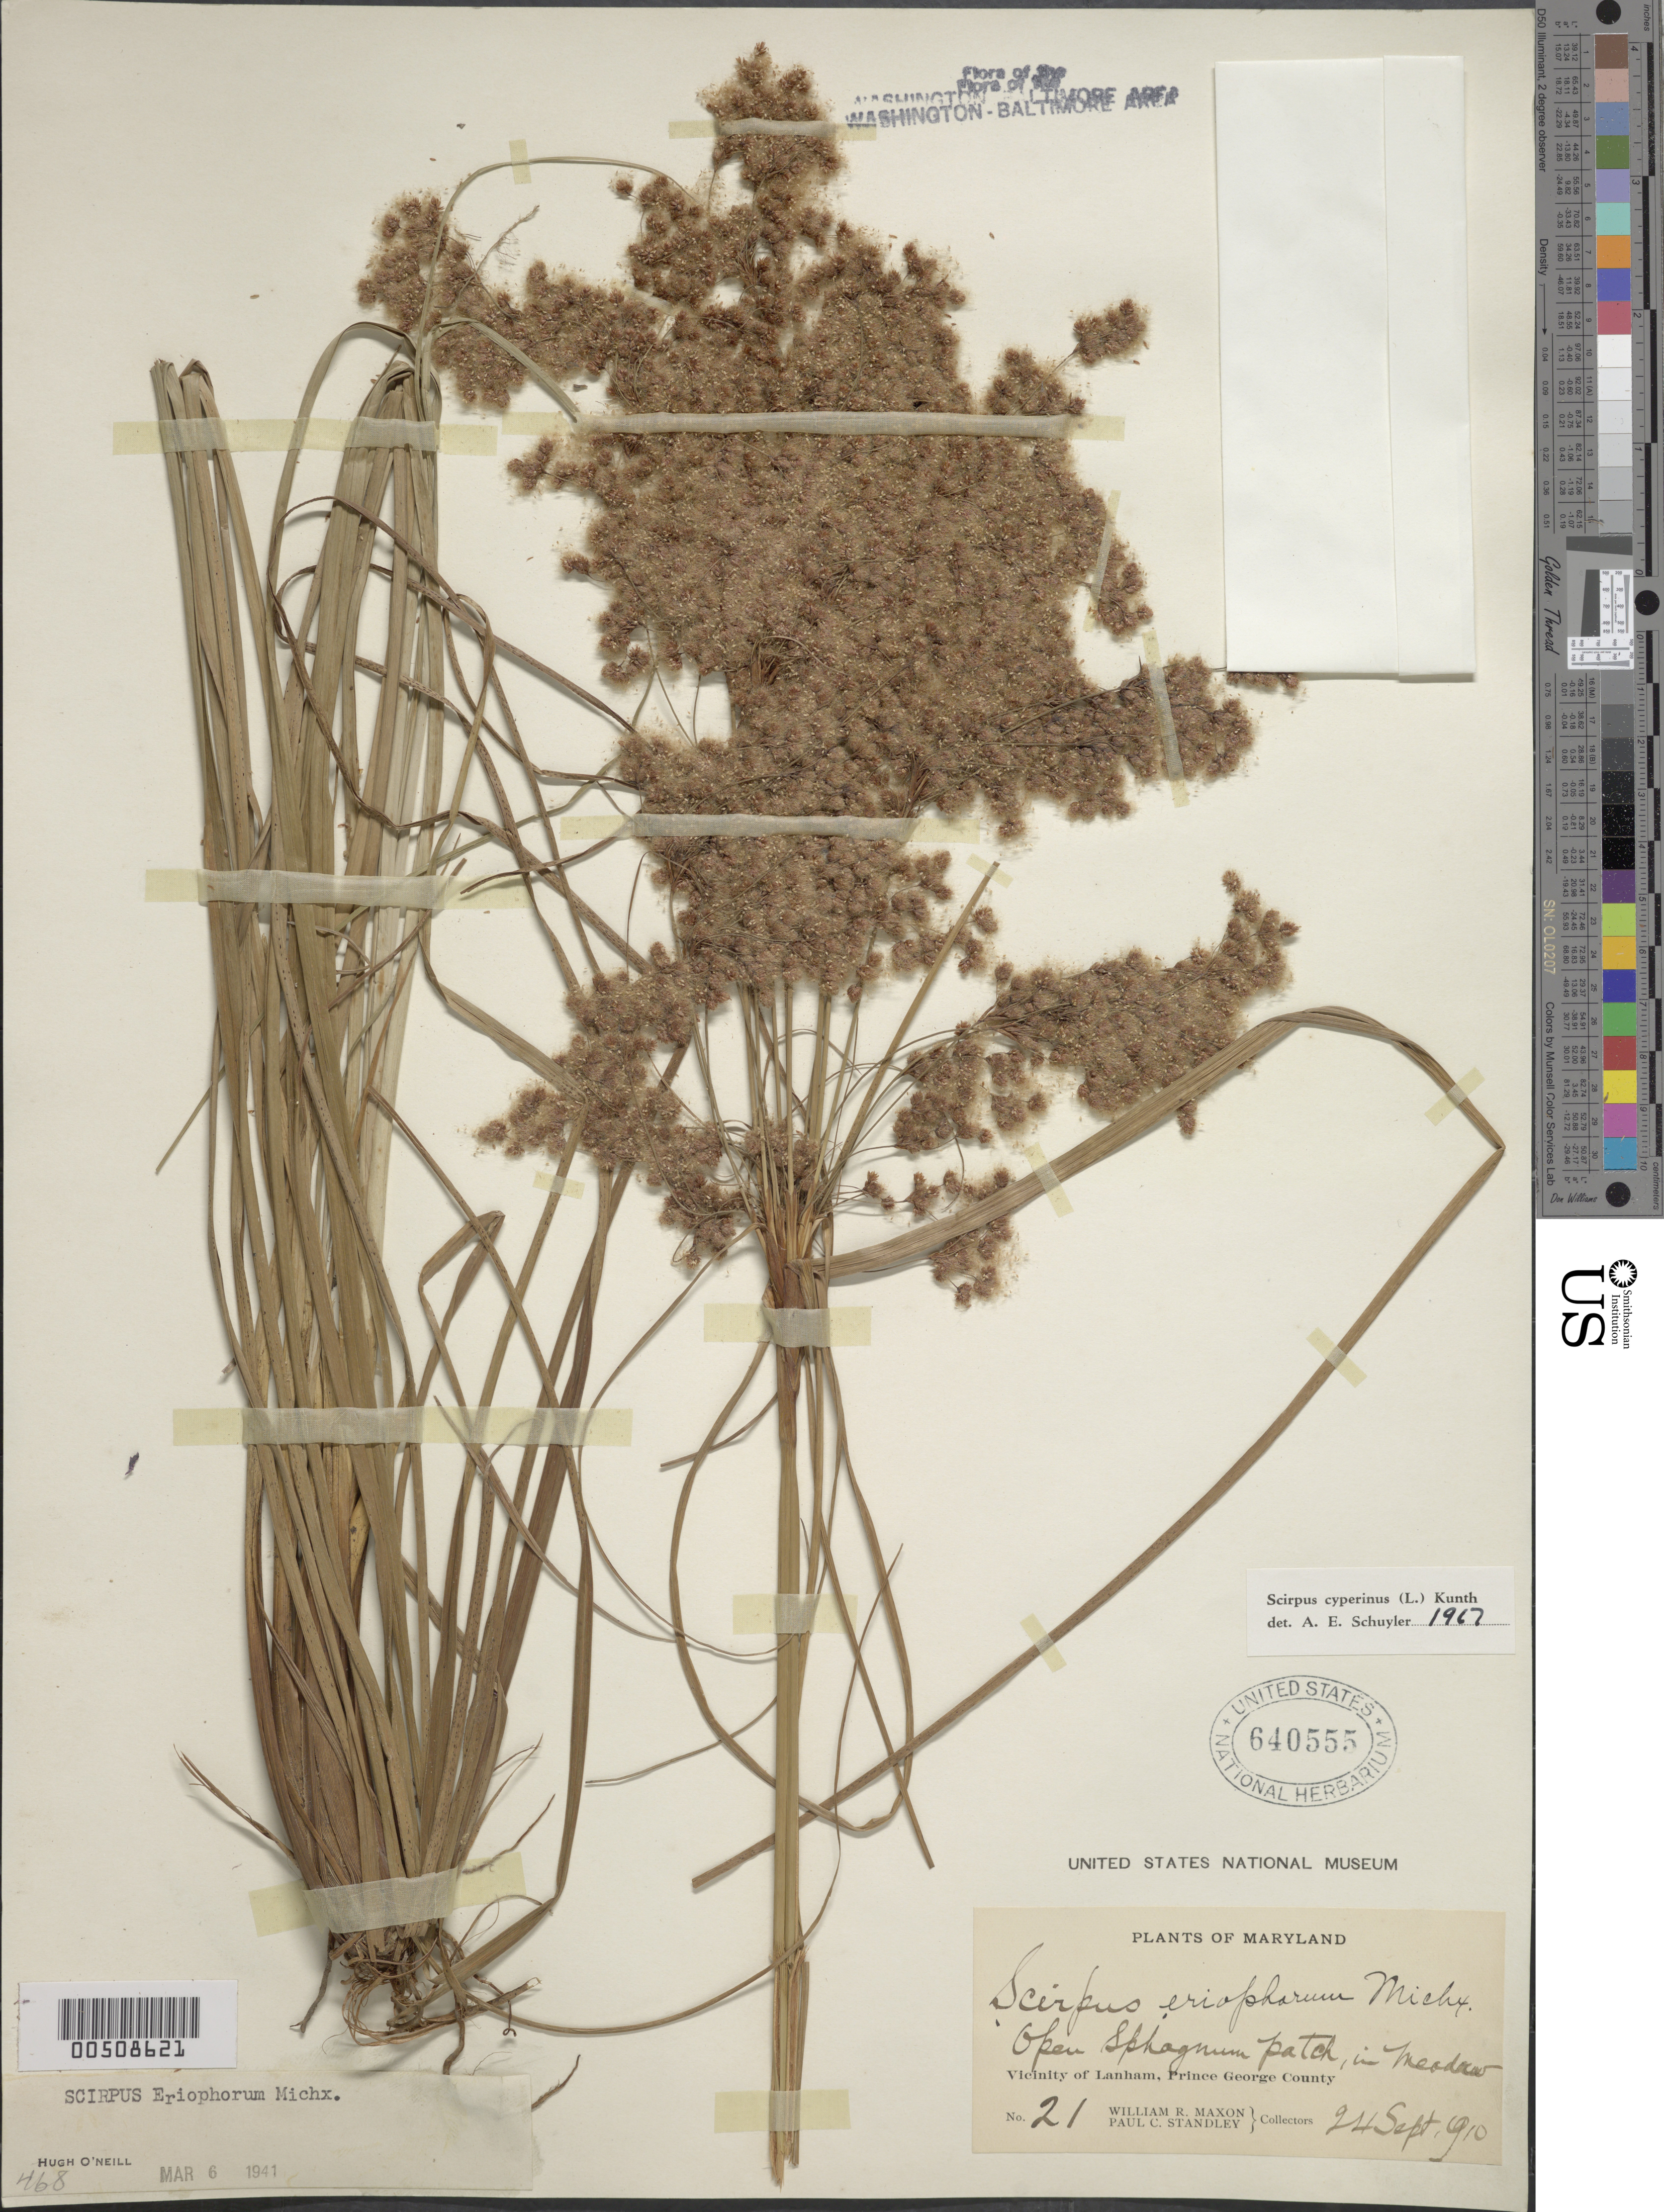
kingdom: Plantae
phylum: Tracheophyta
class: Liliopsida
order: Poales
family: Cyperaceae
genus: Scirpus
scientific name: Scirpus cyperinus (L.) Kunth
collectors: W. R. Maxon & P. C. Standley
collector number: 21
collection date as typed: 24 Sep 1910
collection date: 1910-09-24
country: United States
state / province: Maryland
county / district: Prince George's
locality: Lanham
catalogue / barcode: US 640555